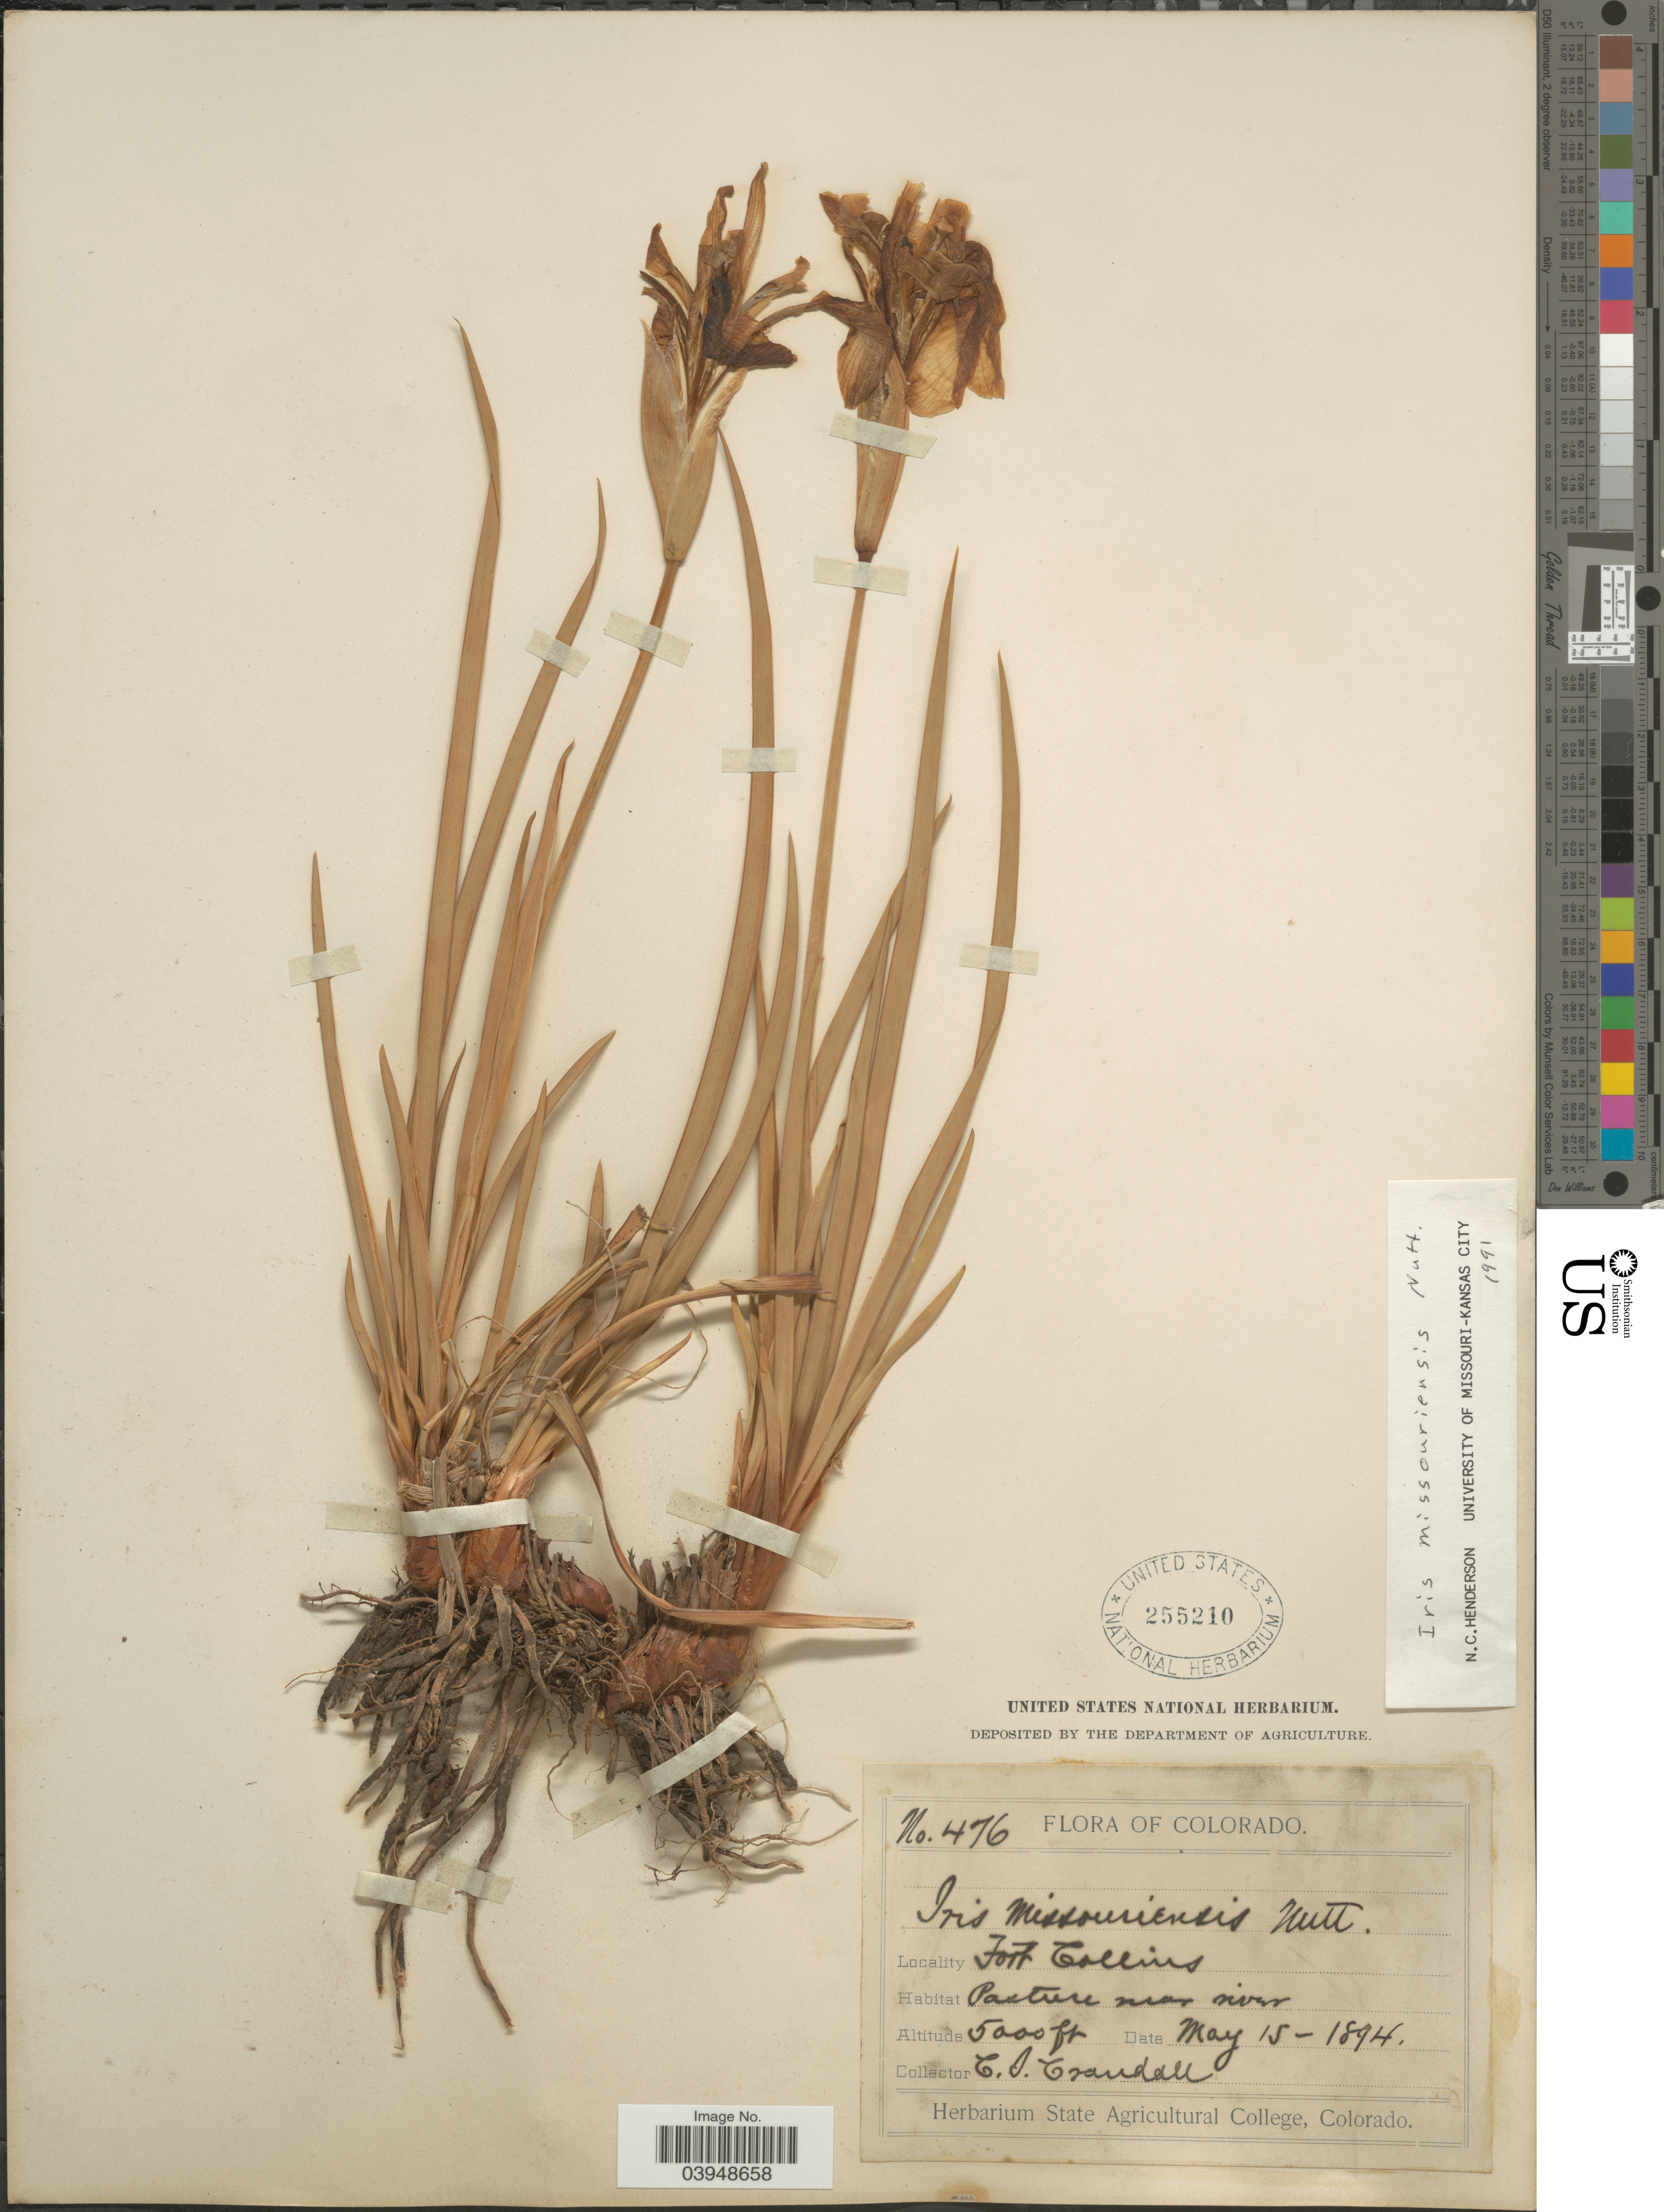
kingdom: Plantae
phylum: Tracheophyta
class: Liliopsida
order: Asparagales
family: Iridaceae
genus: Iris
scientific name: Iris missouriensis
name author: Nutt.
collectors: C. Crandall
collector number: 476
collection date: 1894-05-15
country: United States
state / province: Colorado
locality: Fort Collins. Pasture near river.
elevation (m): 1524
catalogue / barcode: US 255210